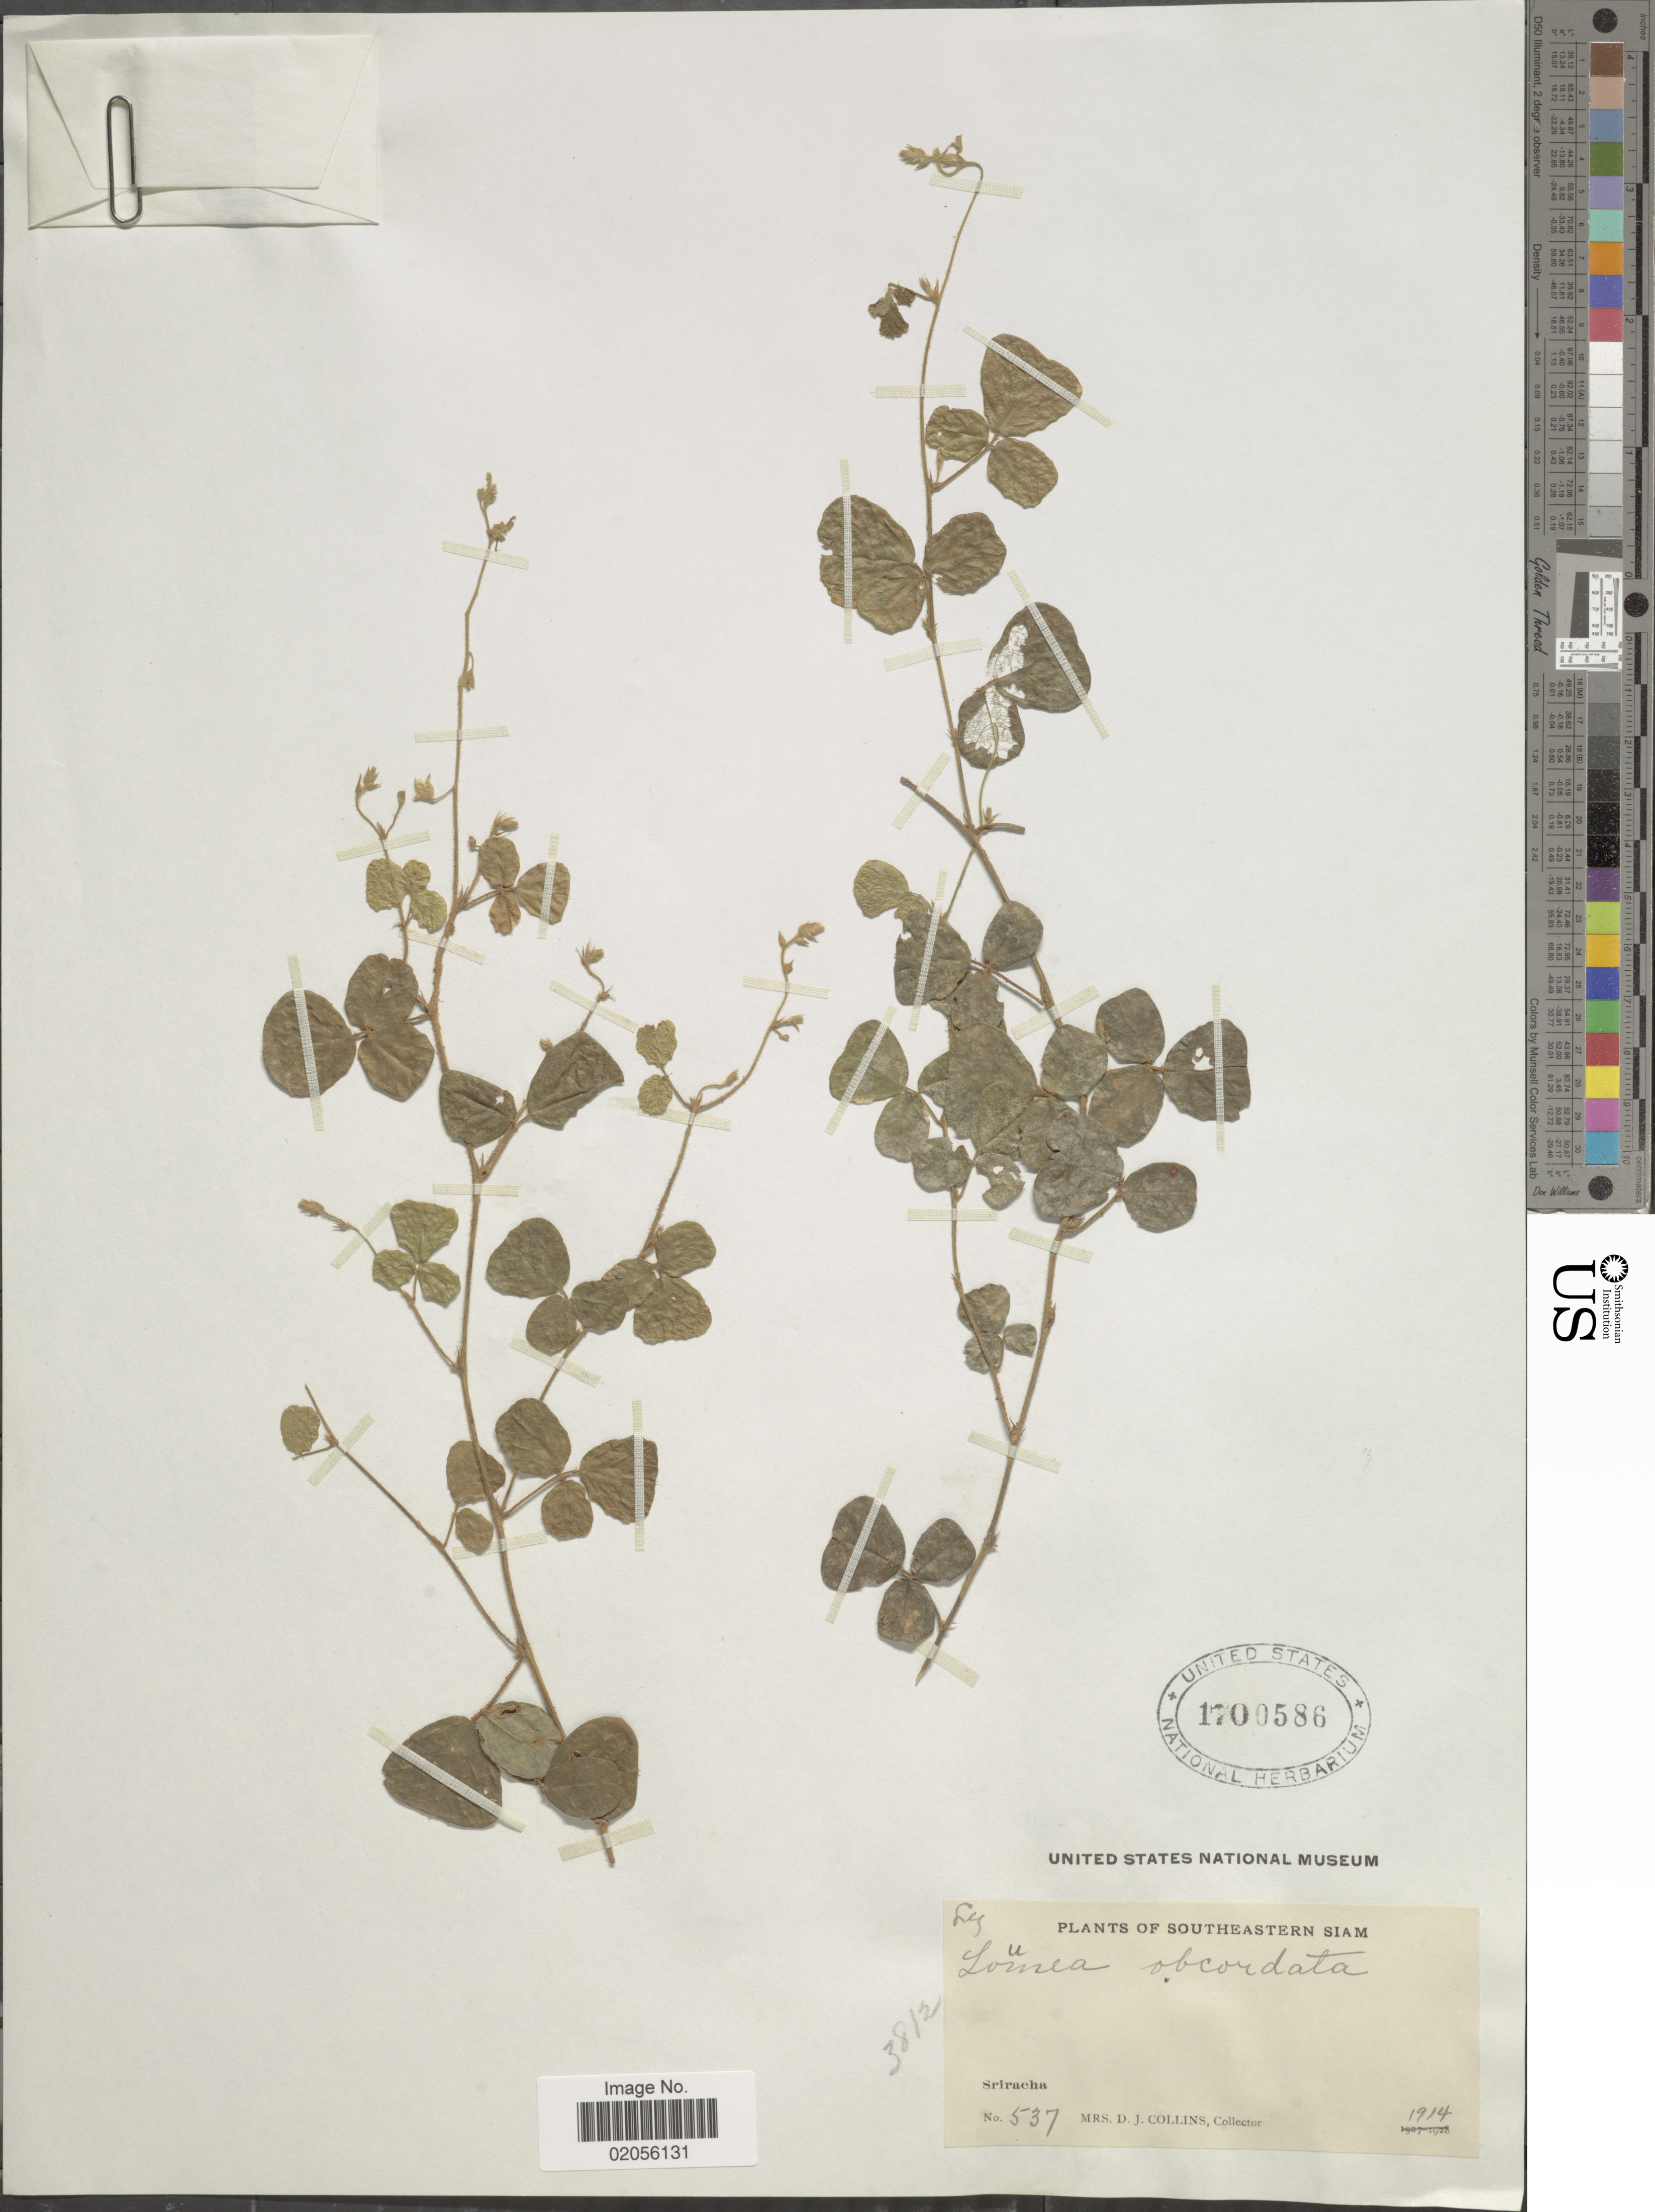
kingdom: Plantae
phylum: Tracheophyta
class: Magnoliopsida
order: Fabales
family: Fabaceae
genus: Lourea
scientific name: Lourea obcordata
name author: (Poir.) Desv.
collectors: Mrs. D. J. Collins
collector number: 537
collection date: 1914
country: Thailand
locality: Southeastern Siam. Sriracha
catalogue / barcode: US 1700586